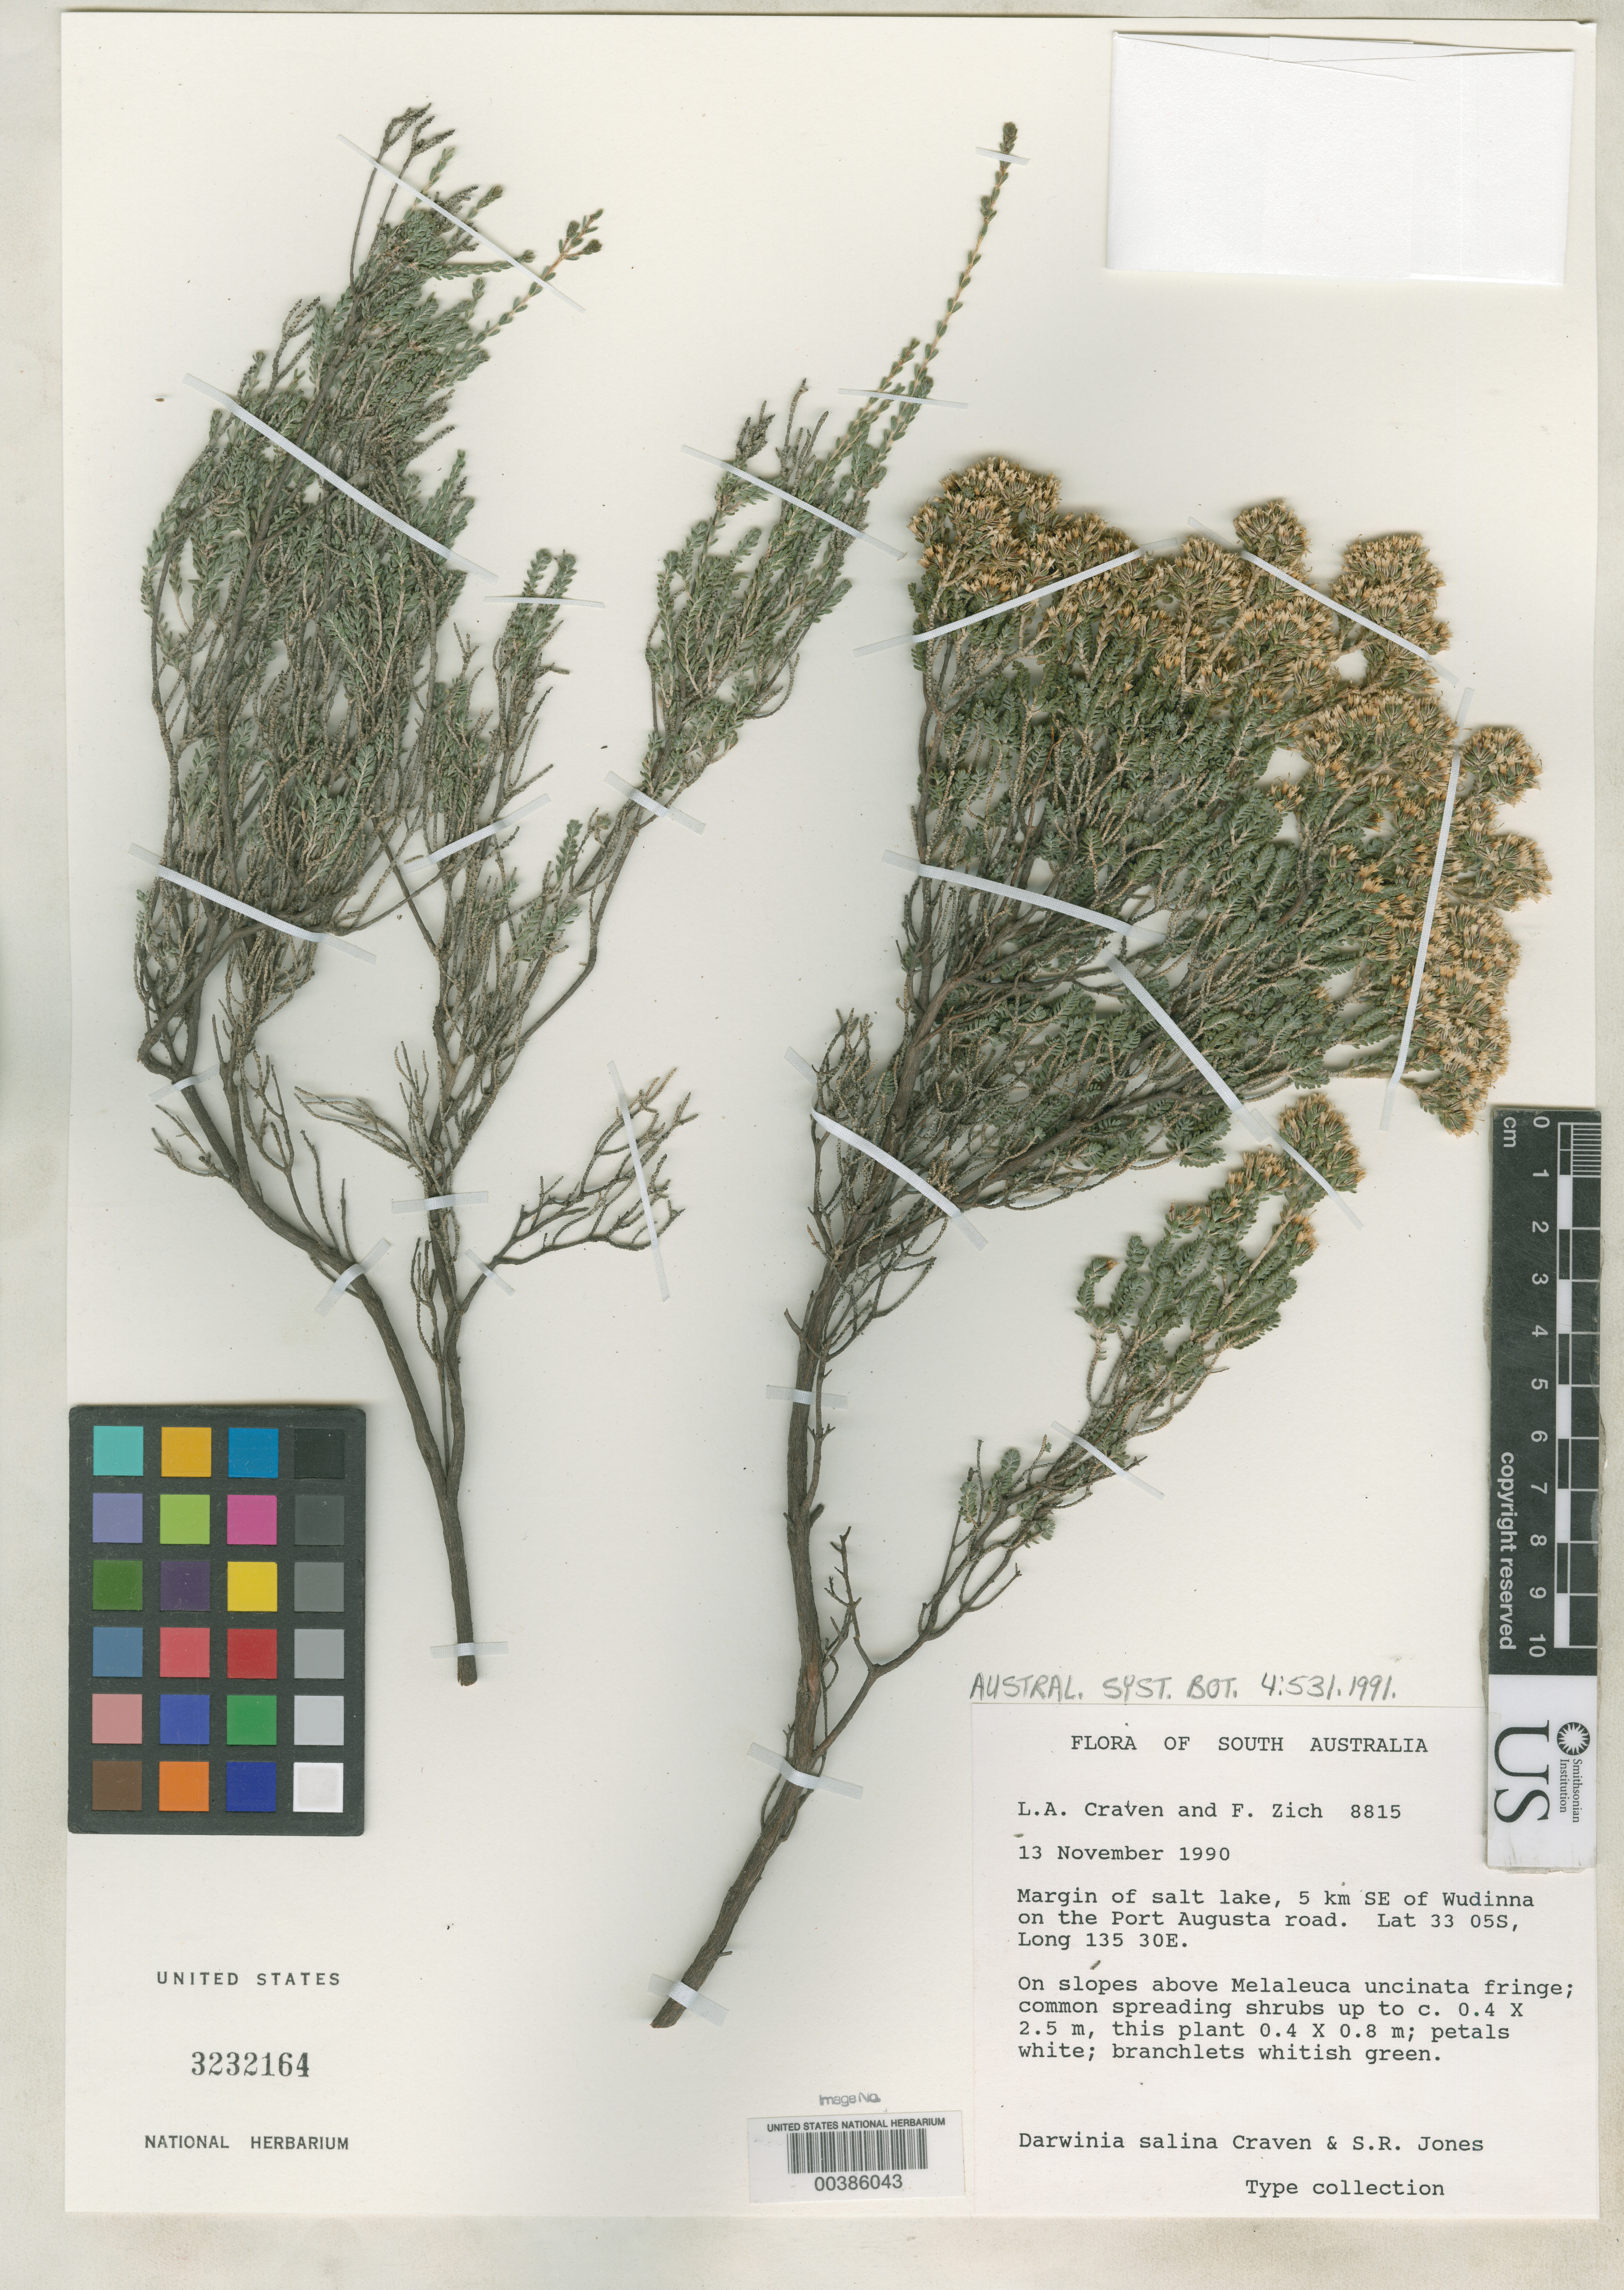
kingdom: Plantae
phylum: Tracheophyta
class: Magnoliopsida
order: Myrtales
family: Myrtaceae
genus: Darwinia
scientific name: Darwinia salina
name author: Craven & S.R. Jones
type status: Isotype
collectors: L. A. Craven & S. R. Jones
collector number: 8815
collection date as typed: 13 Nov 1990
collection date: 1990-11-13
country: Australia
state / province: South Australia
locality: Margin of Salt Lake, 5 km SE of Wudinna on Port Augusta Road.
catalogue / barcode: US 3232164